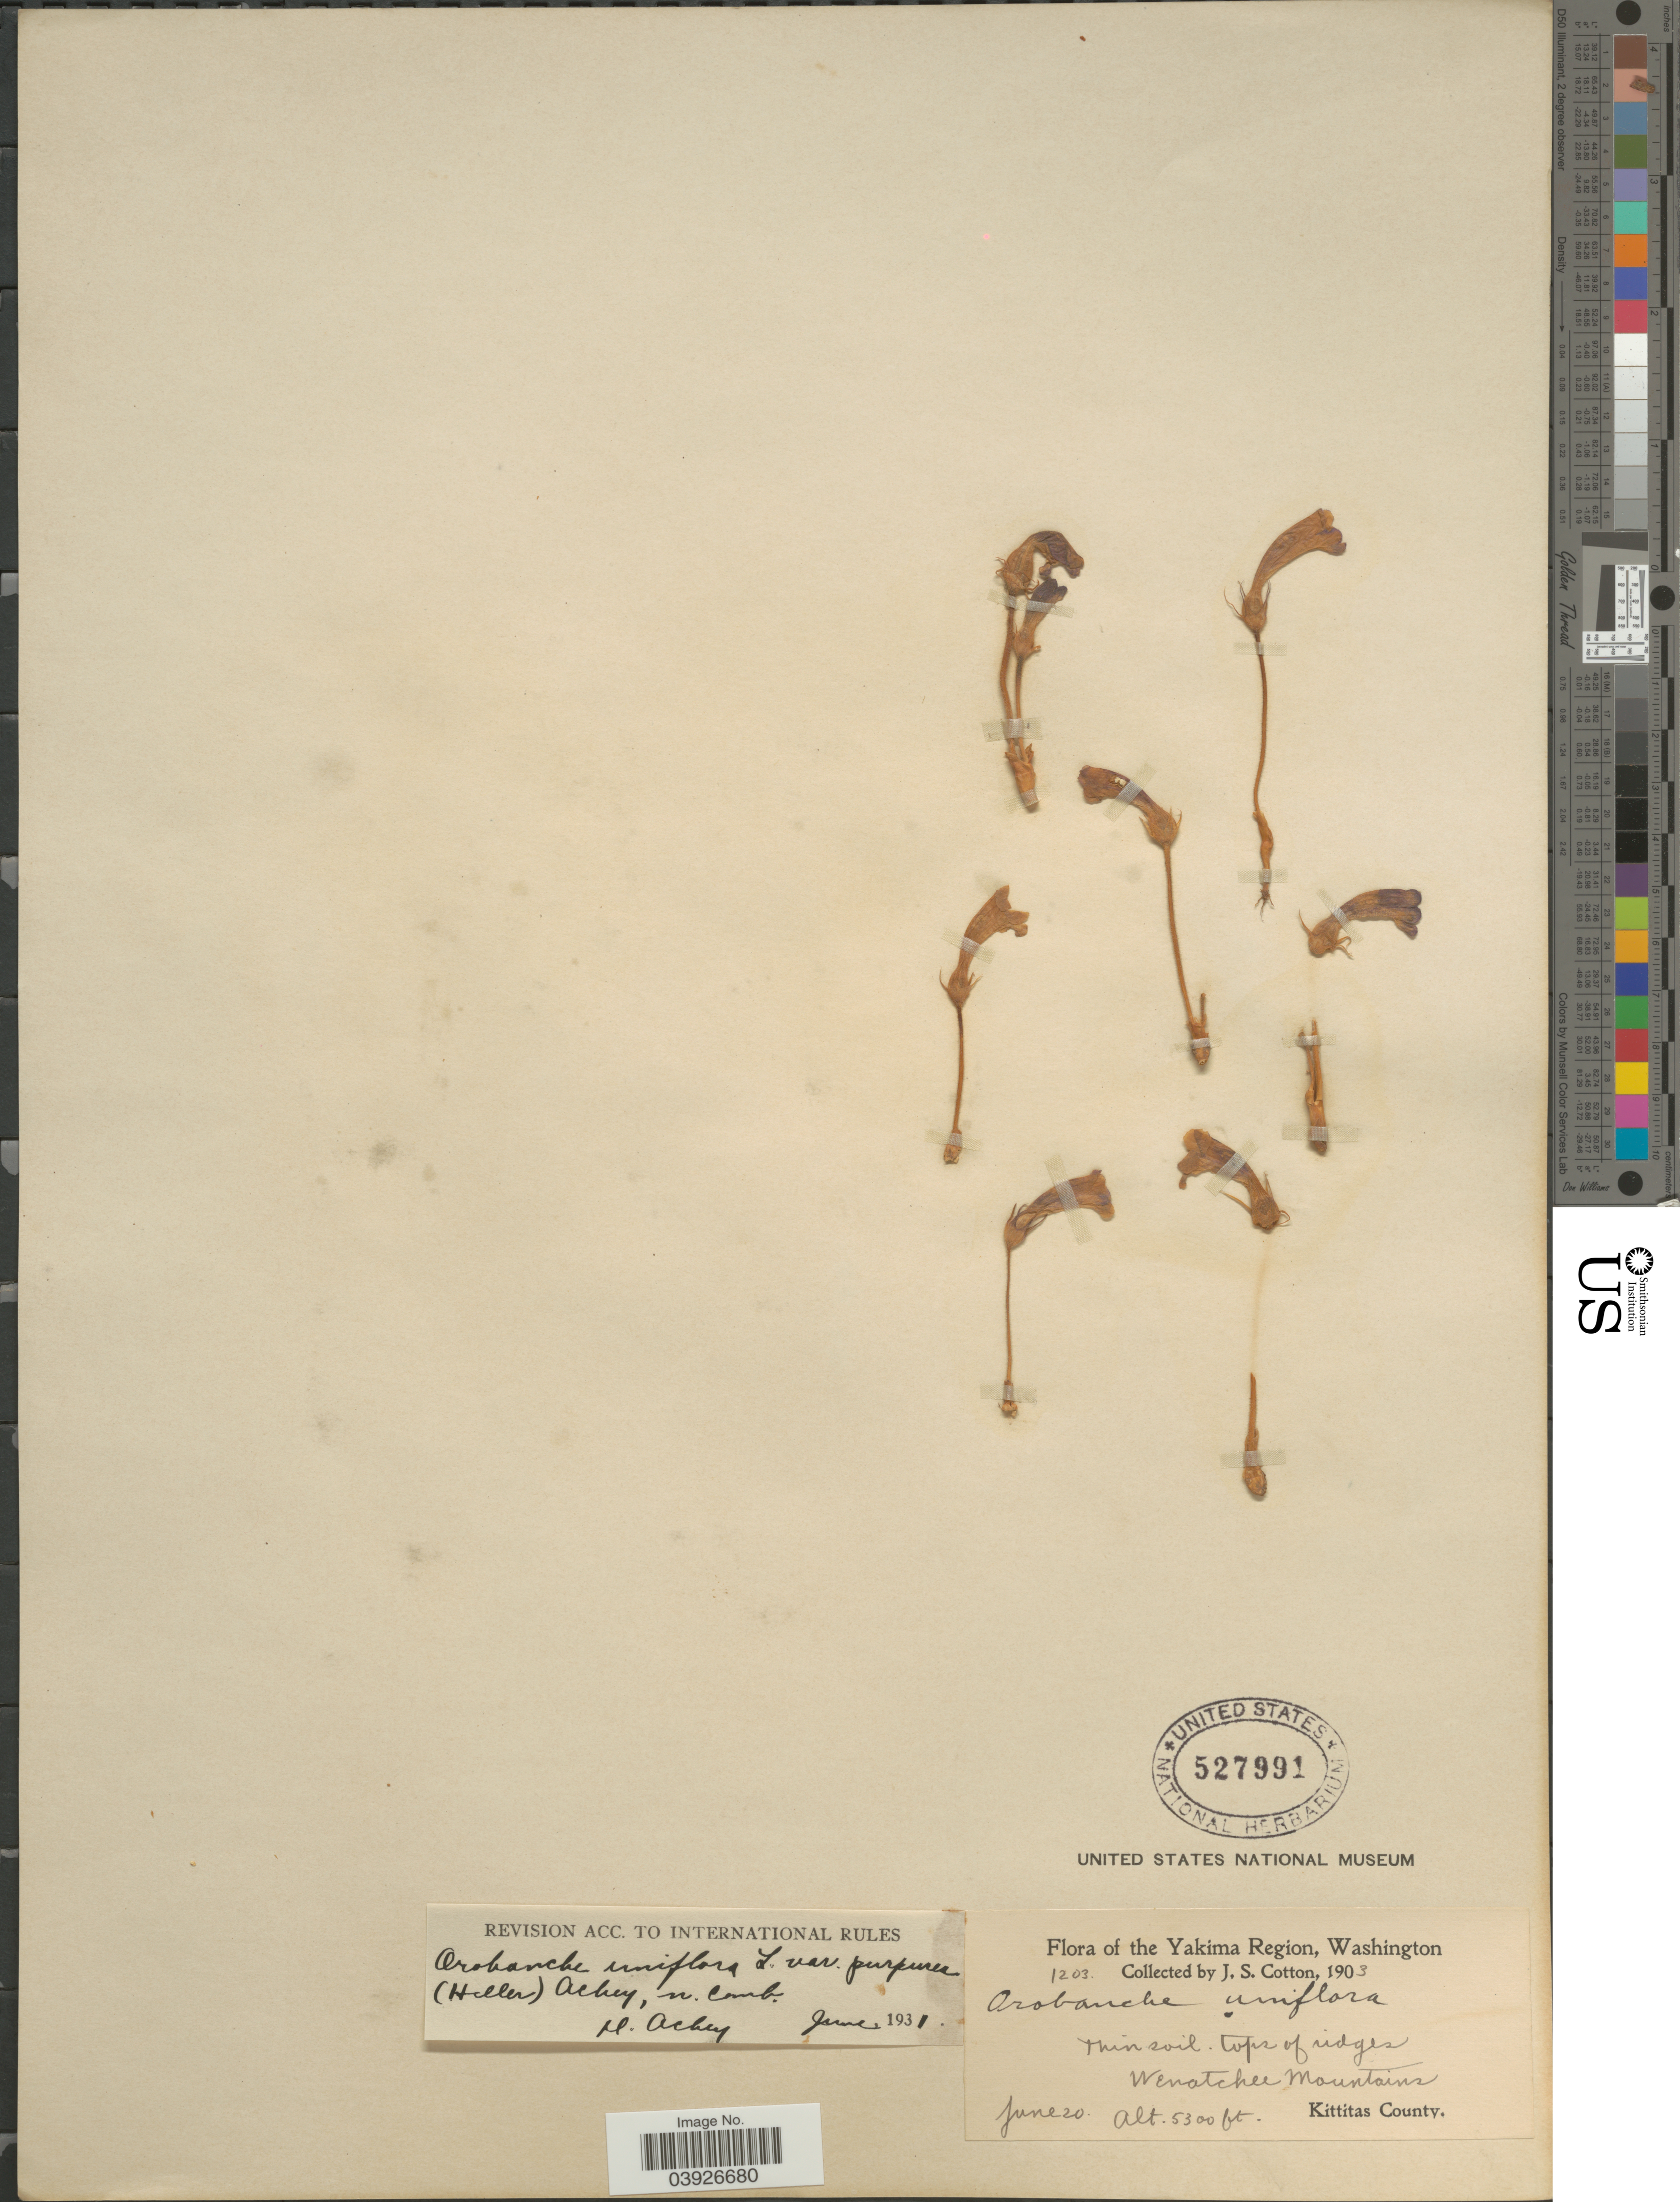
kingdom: Plantae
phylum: Tracheophyta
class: Magnoliopsida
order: Lamiales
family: Orobanchaceae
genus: Aphyllon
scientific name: Aphyllon purpureum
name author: (A. Heller) Holub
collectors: J. S. Cotton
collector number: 1203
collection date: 1903-06-20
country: United States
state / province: Washington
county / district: Kittitas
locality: The Yakima Region. Wenatchee Mountains. Kittitas County.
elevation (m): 1615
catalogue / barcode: US 527991